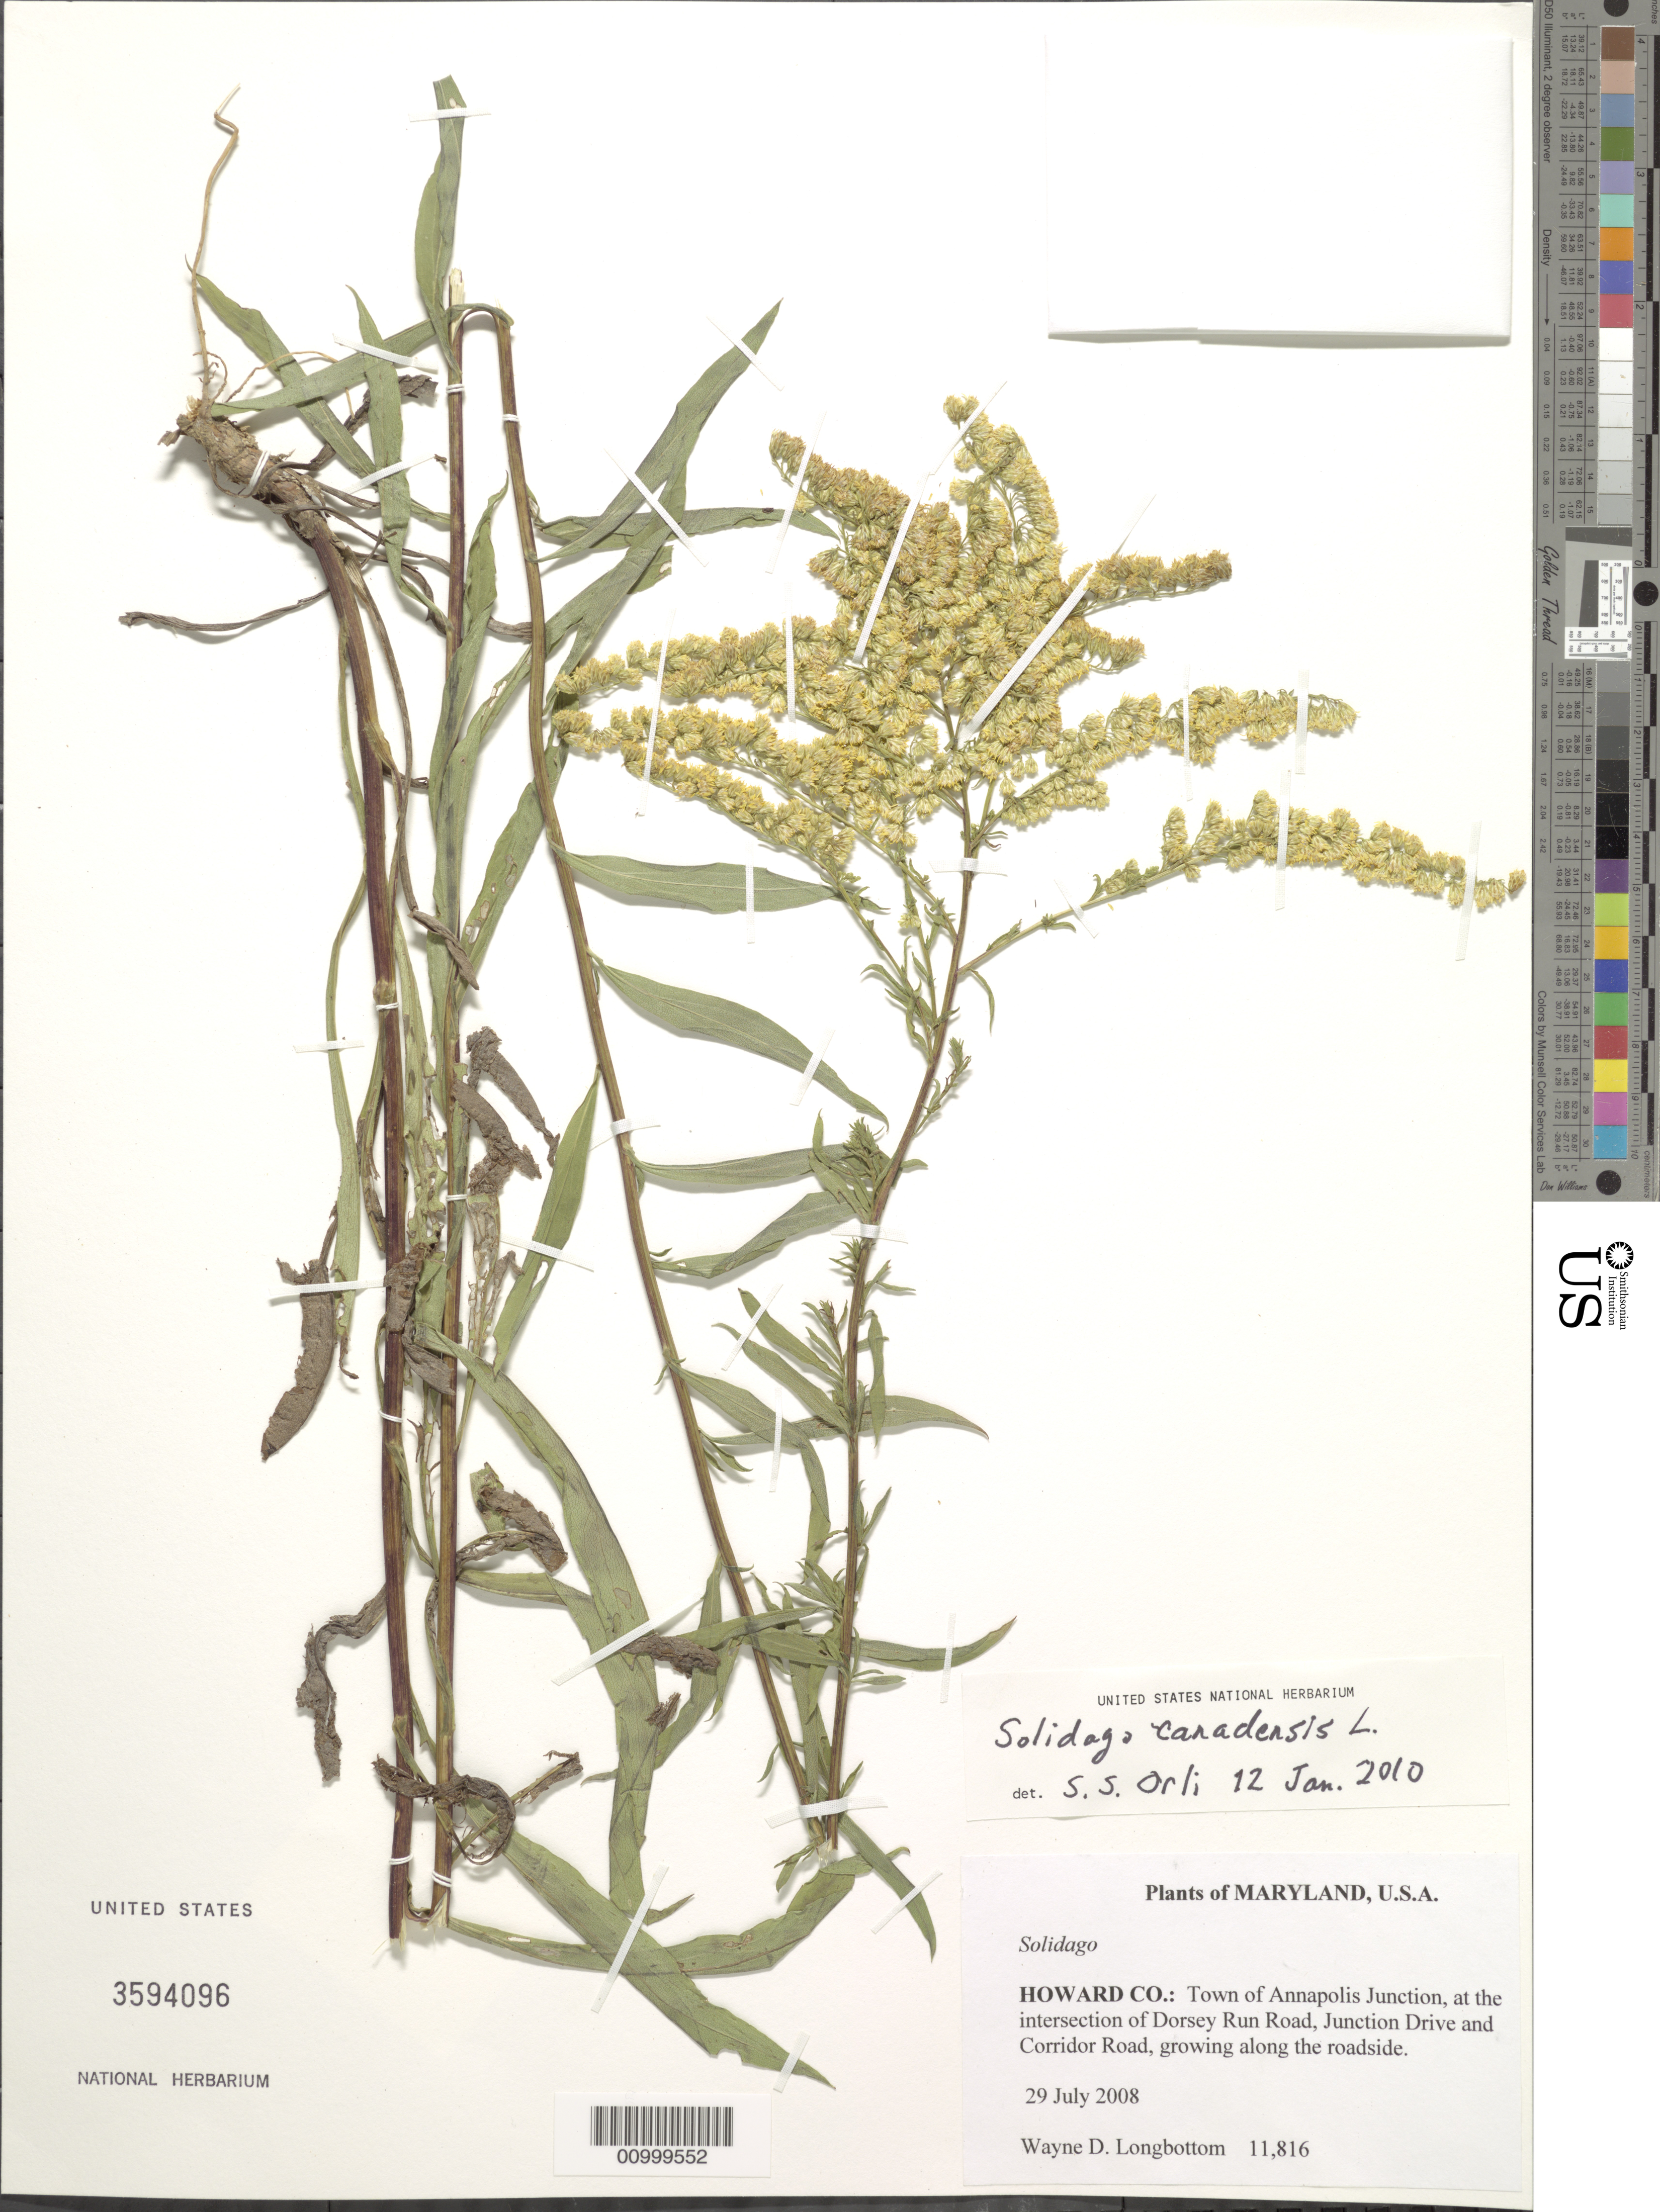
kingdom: Plantae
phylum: Tracheophyta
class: Magnoliopsida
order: Asterales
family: Asteraceae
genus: Solidago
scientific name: Solidago canadensis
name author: L.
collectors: W. D. Longbottom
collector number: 11816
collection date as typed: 29 July 2008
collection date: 2008-07-29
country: United States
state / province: Maryland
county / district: Howard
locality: Town of Annapolis Junction, at the intersection of Dorsey Run Road, Junction Drive and Corridor Road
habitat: growing along the roadside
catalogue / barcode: US 3594096